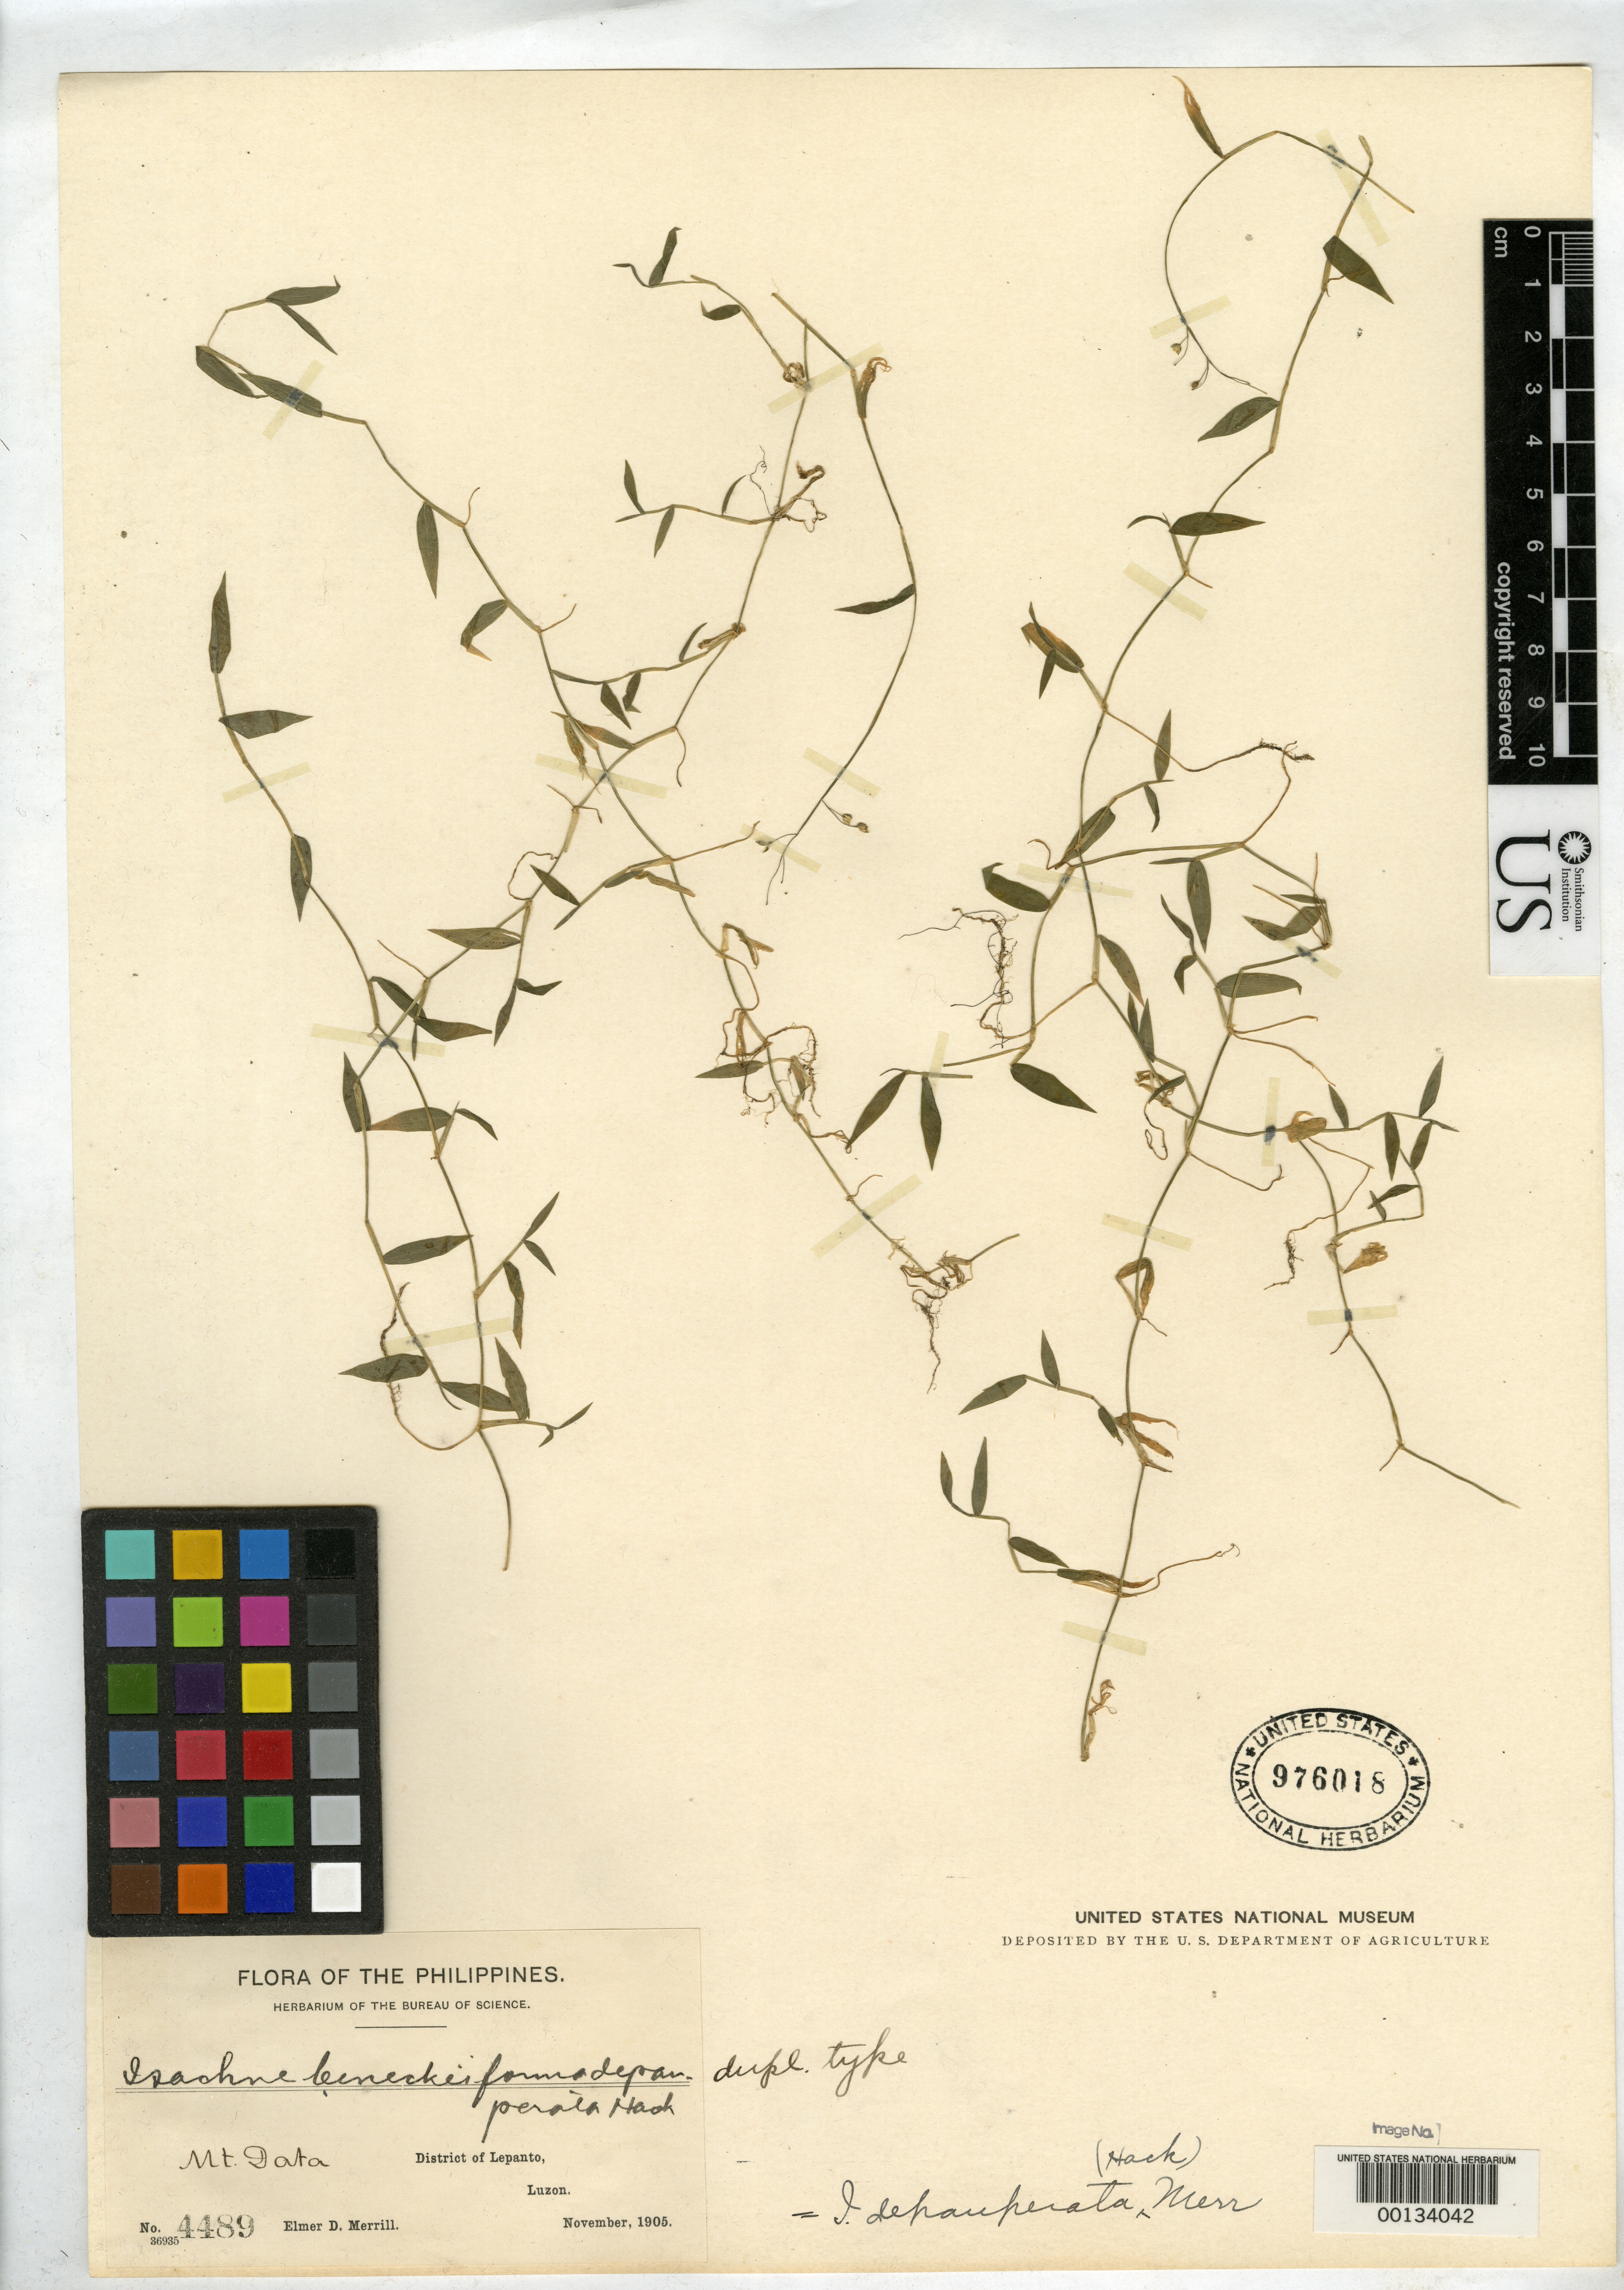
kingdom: Plantae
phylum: Tracheophyta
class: Liliopsida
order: Poales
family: Poaceae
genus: Isachne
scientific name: Isachne beneckei var. depauperata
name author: Hack. ex Merr.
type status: Isotype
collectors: E. D. Merrill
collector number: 4489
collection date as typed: Nov 1905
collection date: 1905-11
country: Philippines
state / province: Cordillera (Administrative Region)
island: Luzon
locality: Mt. Data, Cordilerra Central, north Luzon.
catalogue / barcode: US 976018